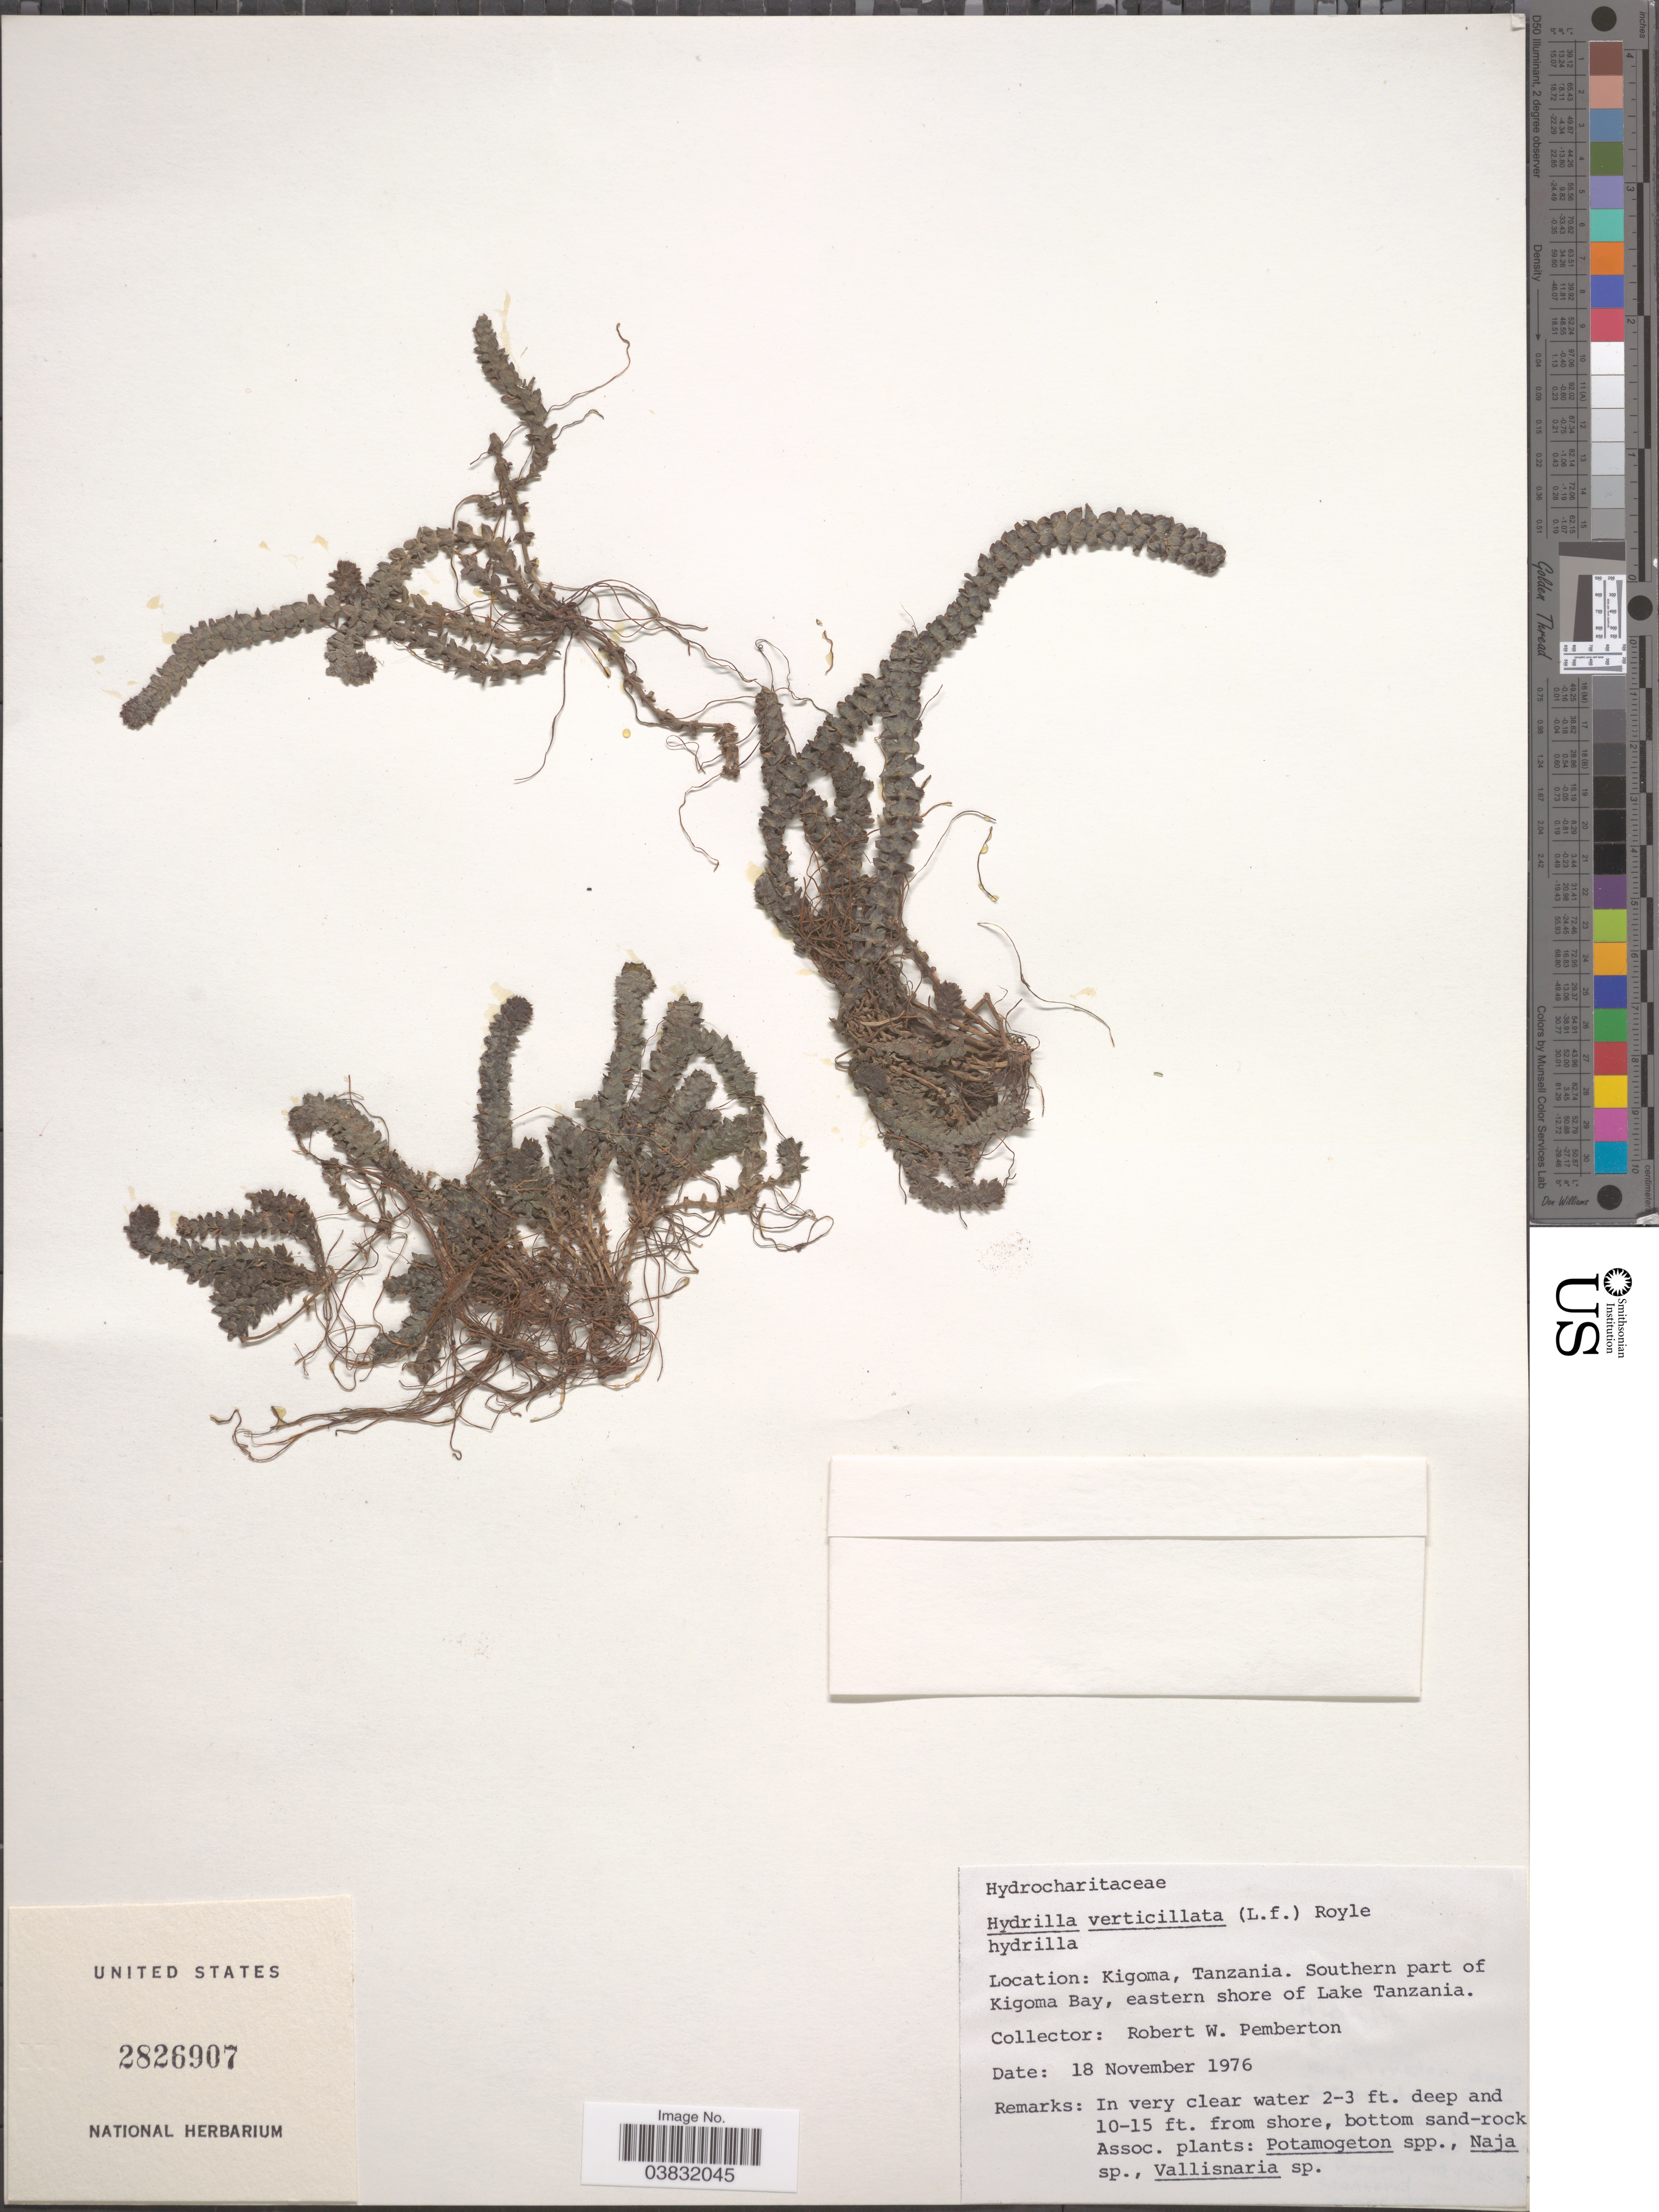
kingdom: Plantae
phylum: Tracheophyta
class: Liliopsida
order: Alismatales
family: Hydrocharitaceae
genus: Hydrilla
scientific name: Hydrilla verticillata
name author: (L. f.) Royle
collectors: R. Pemberton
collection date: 1976-11-18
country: Tanzania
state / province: Kigoma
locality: Kigoma, Tanzania. Southern part of Kigoma Bay, eastern shore of Lake Tanzania.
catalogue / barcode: US 2826907